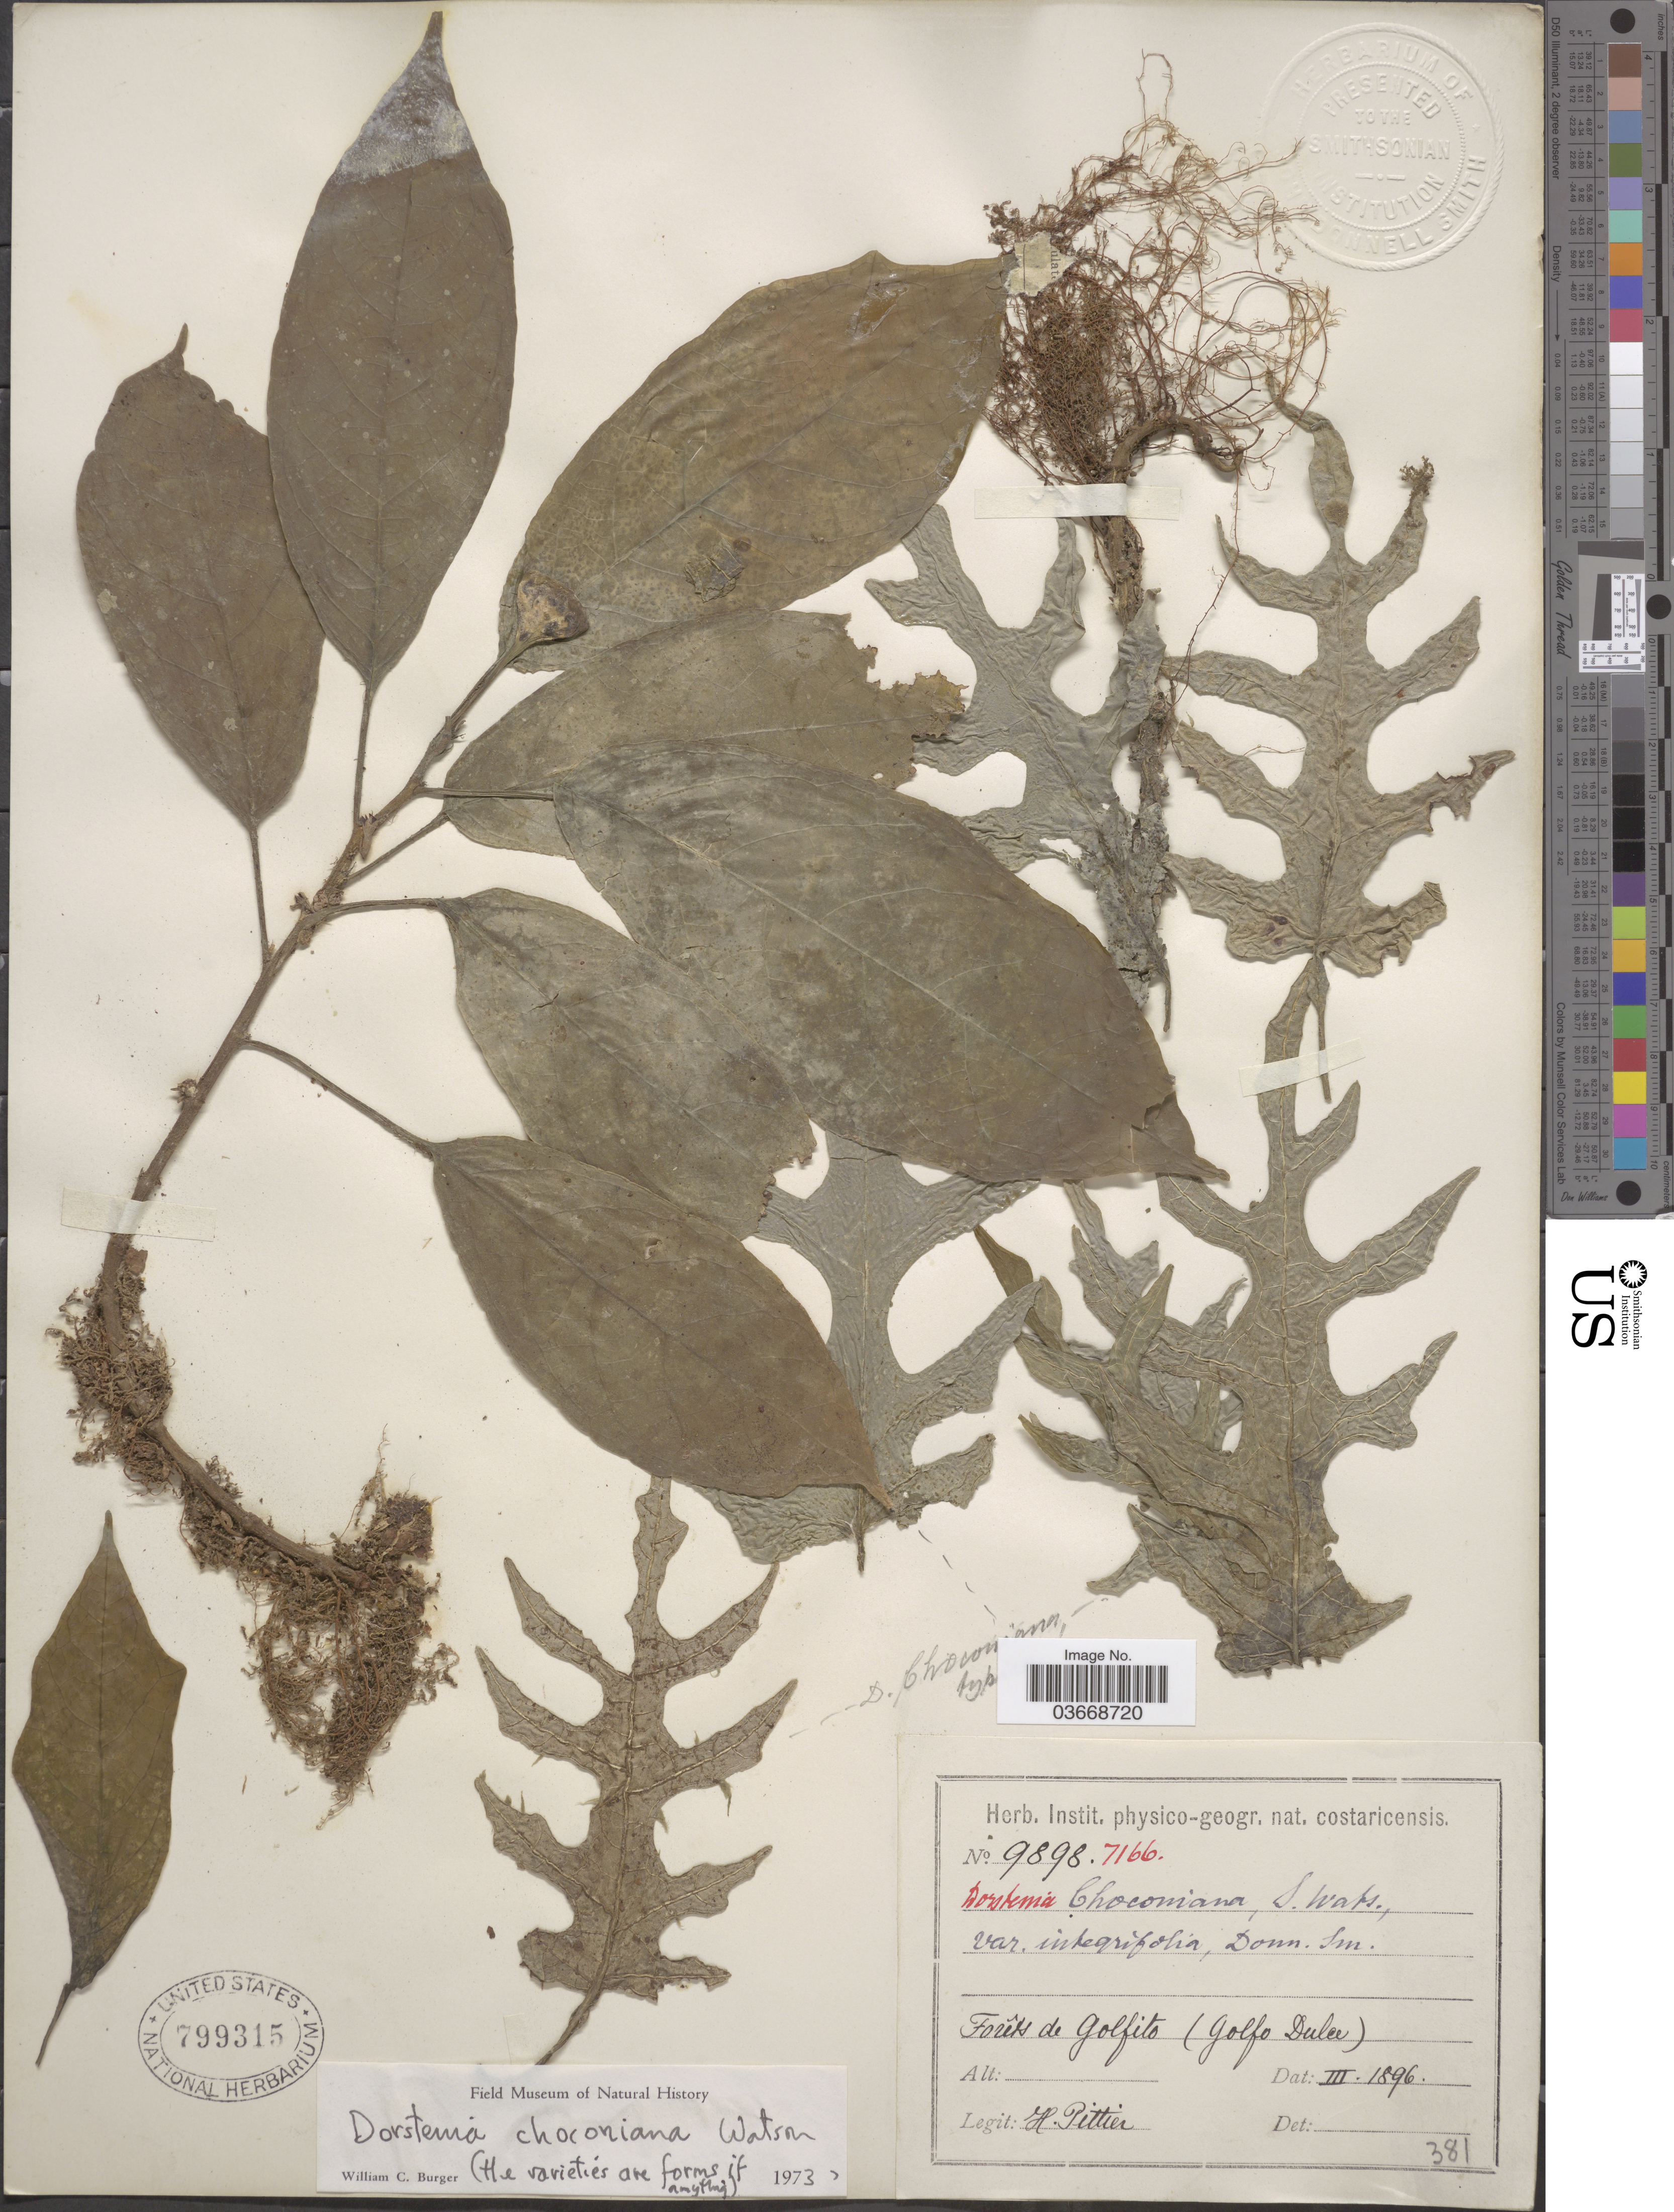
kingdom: Plantae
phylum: Tracheophyta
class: Magnoliopsida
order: Rosales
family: Moraceae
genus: Dorstenia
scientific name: Dorstenia choconiana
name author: S. Watson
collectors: H. F. Pittier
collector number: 9898/7166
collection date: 1896-03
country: Costa Rica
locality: Forêts de Golfito (Golfo Dulce).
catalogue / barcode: US 799315